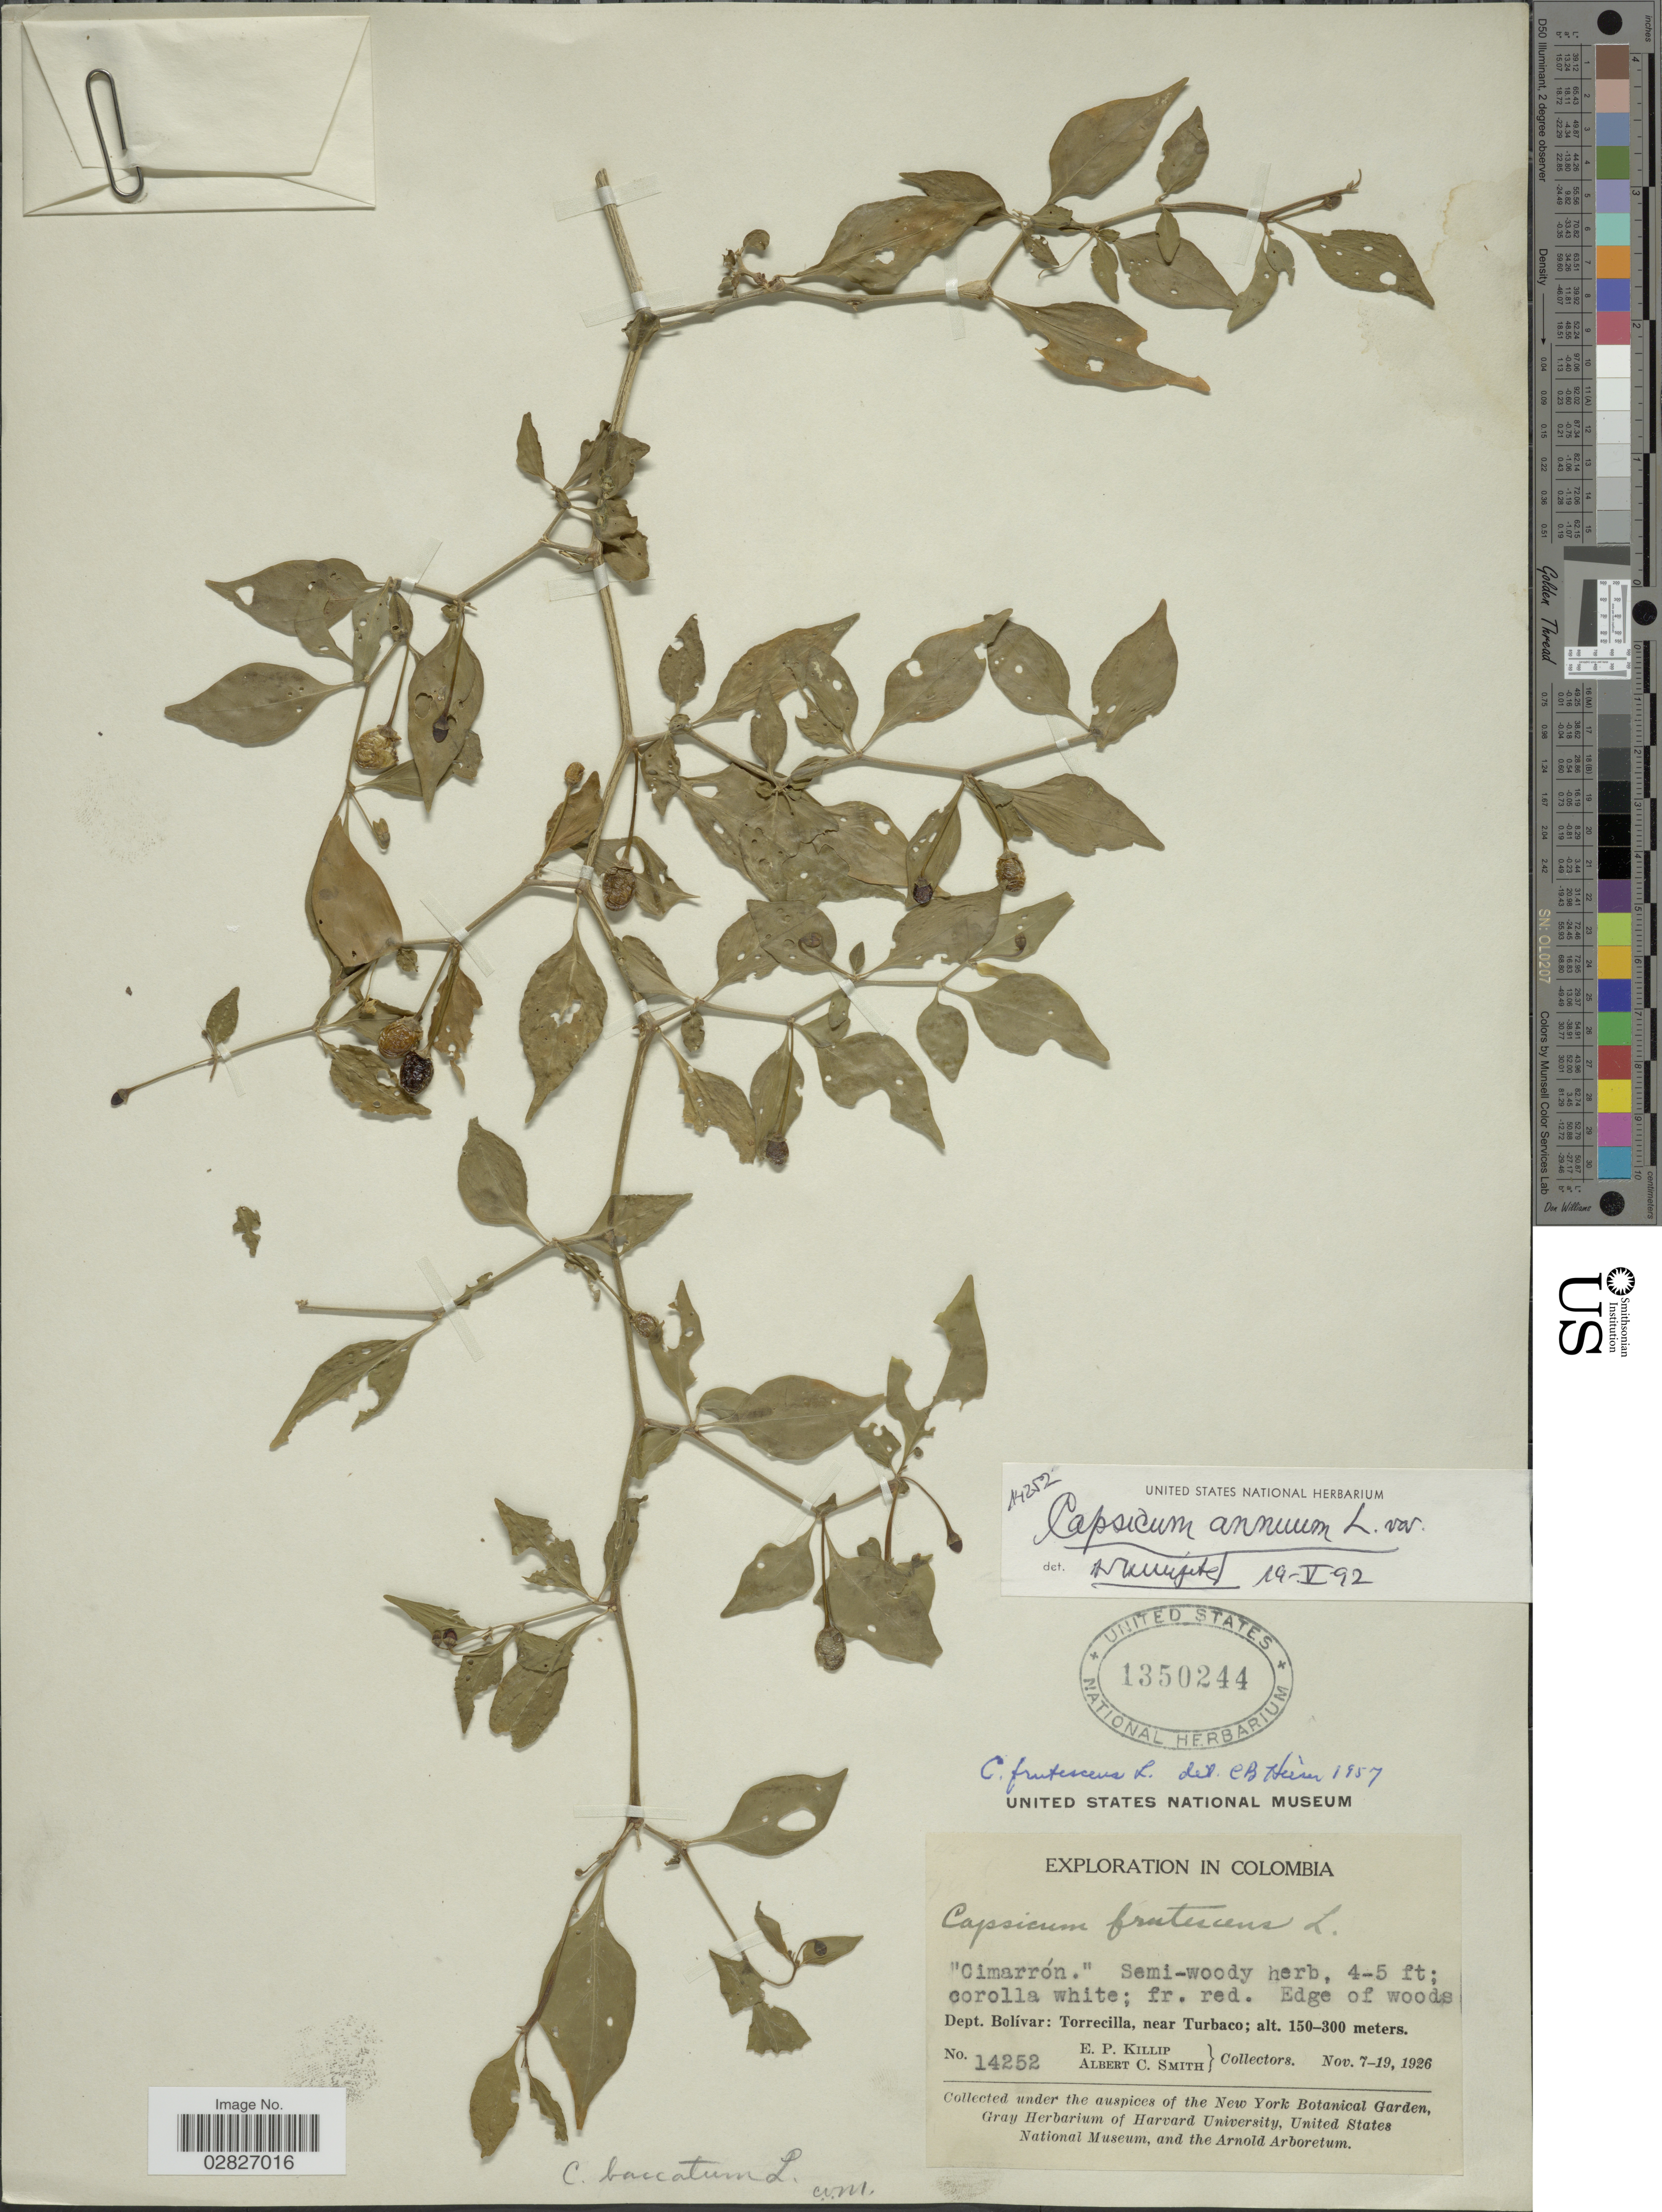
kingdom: Plantae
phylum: Tracheophyta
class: Magnoliopsida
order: Solanales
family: Solanaceae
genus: Capsicum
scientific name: Capsicum annuum 'Habanero'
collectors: E. P. Killip & A. C. Smith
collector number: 14252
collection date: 1926-11-07/1926-11-19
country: Colombia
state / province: Bolívar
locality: Dept. Bolívar, Torrecilla, near Turbaco.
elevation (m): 150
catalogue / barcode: US 1350244